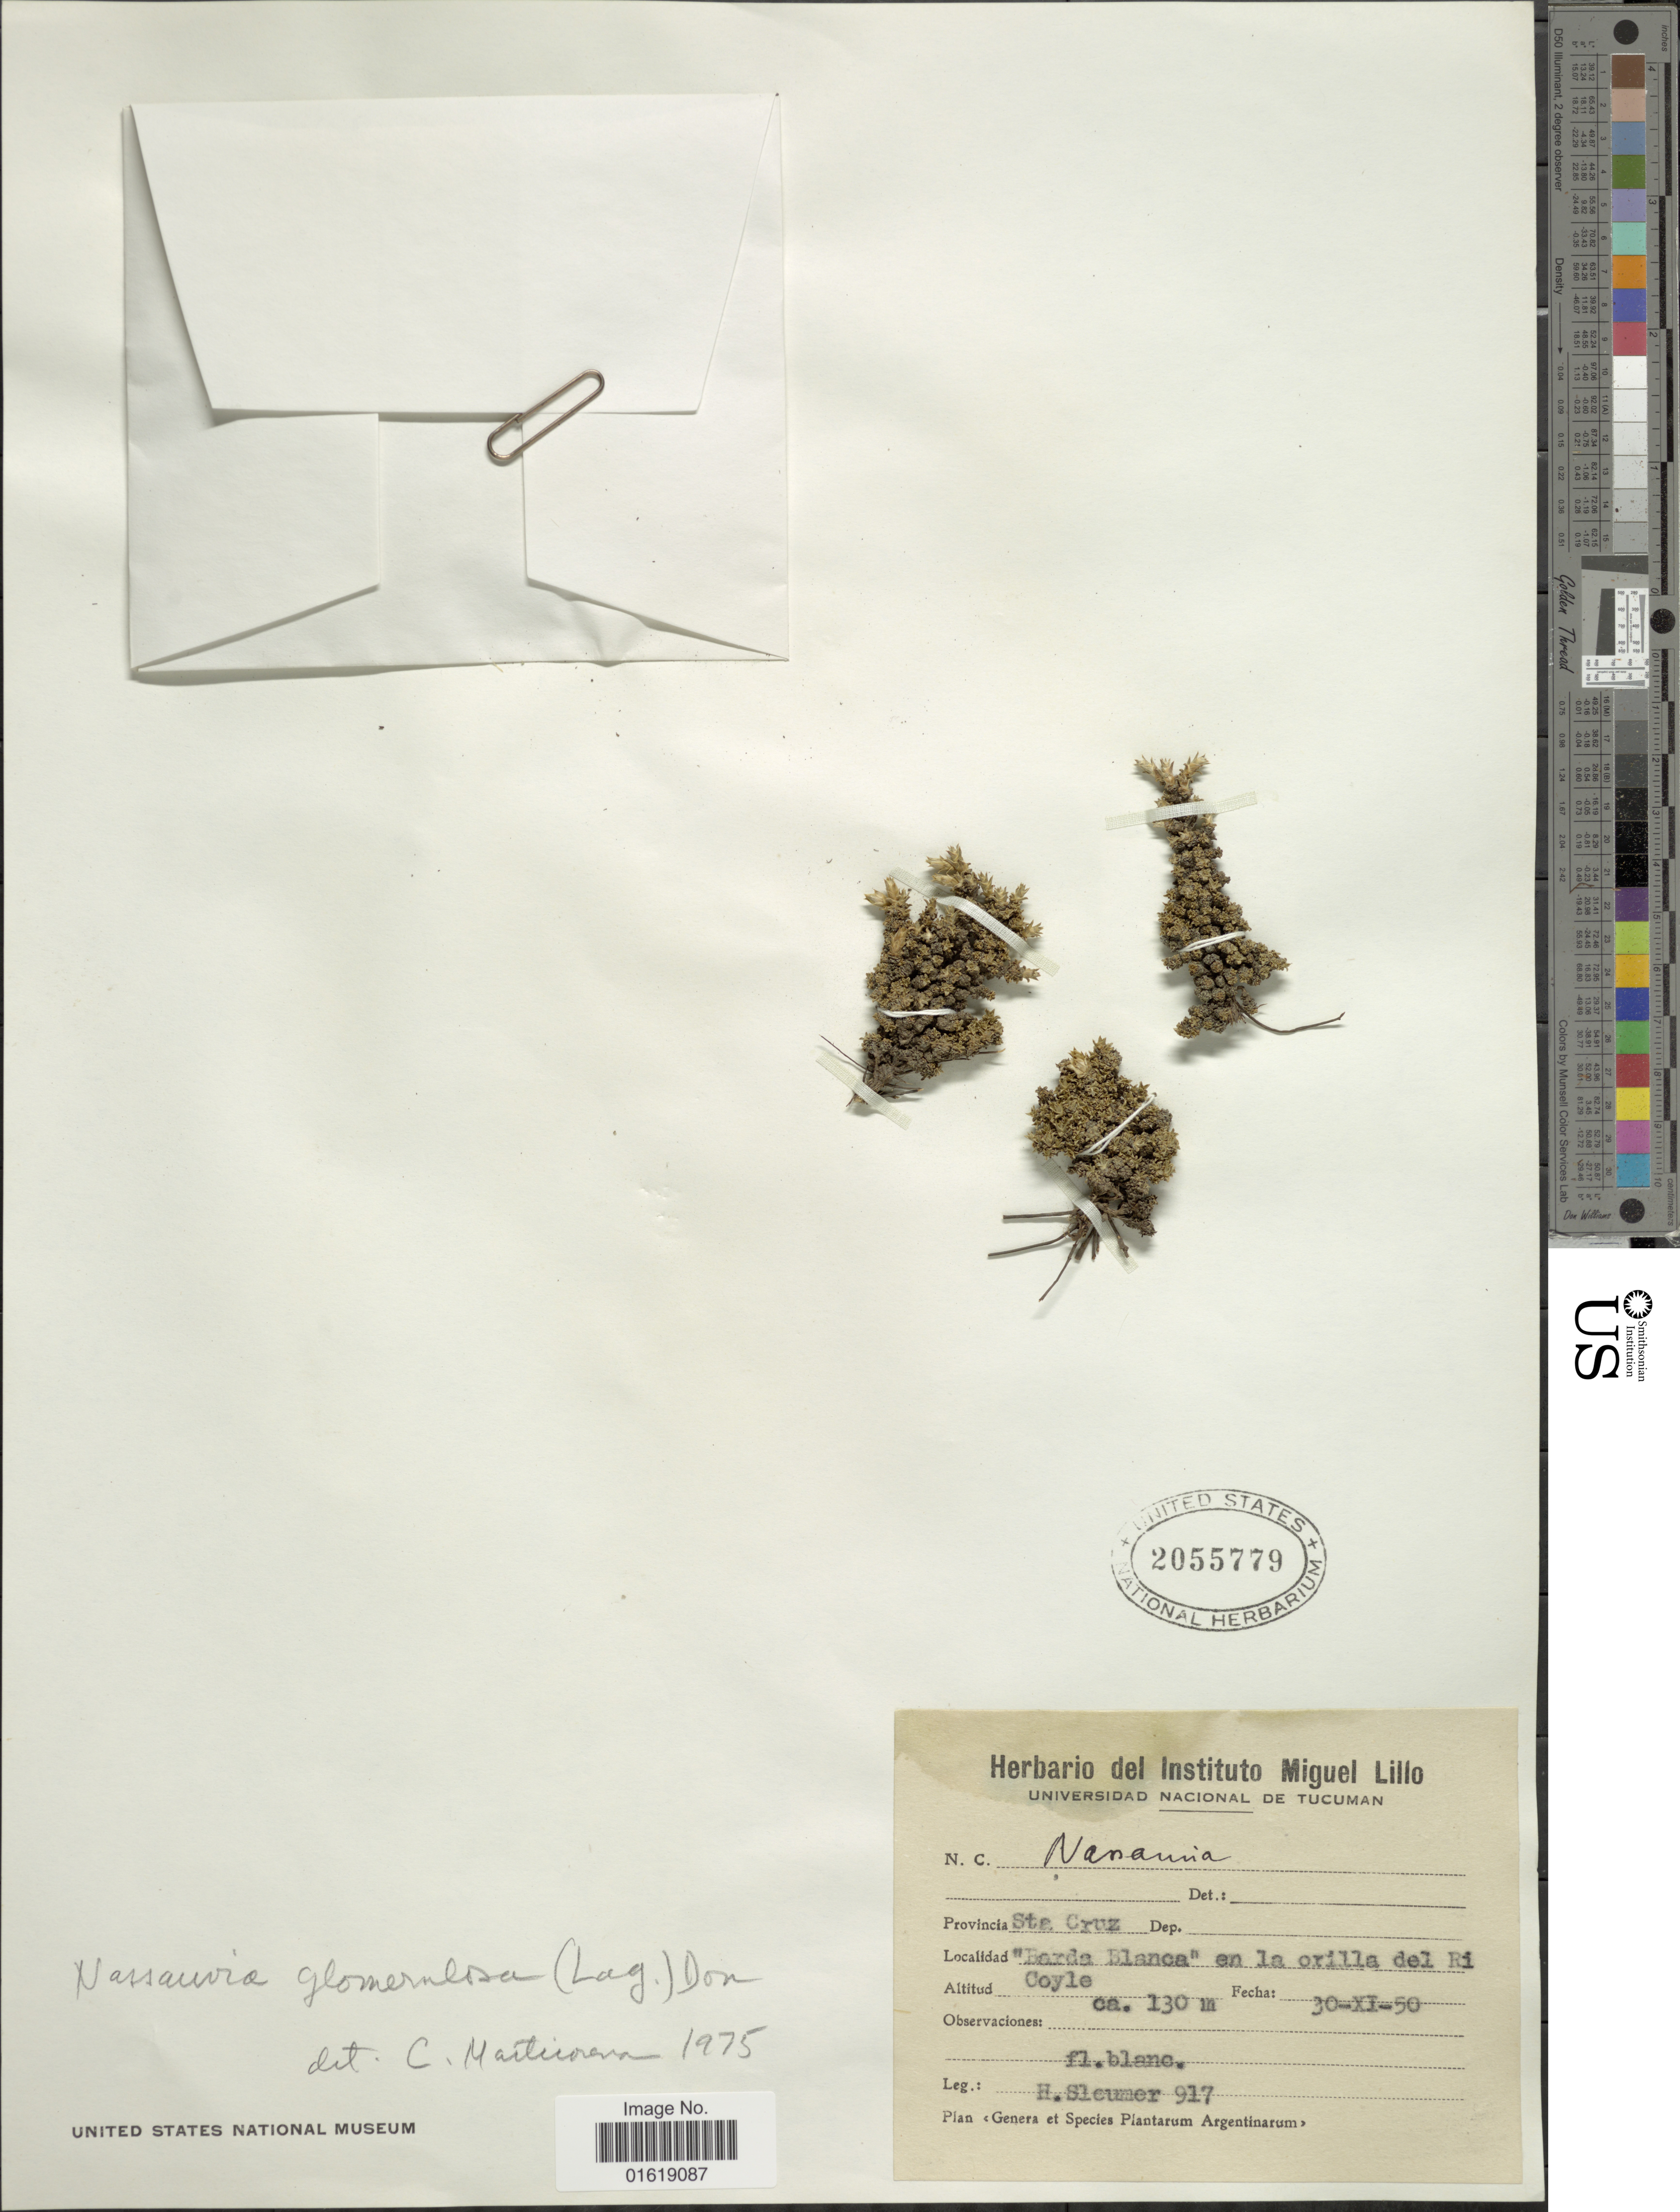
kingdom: Plantae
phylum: Tracheophyta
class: Magnoliopsida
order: Asterales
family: Asteraceae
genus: Nassauvia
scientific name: Nassauvia glomerulosa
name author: (Lag. ex Lindl.) D. Don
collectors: H. O. Sleumer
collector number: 917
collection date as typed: Transcribed d/m/y: 30/11/50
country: Argentina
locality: Provincia Sta. Cruz. "Harda Blanca" en la orilla del Rio Coyle.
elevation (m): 130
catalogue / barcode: US 2055779